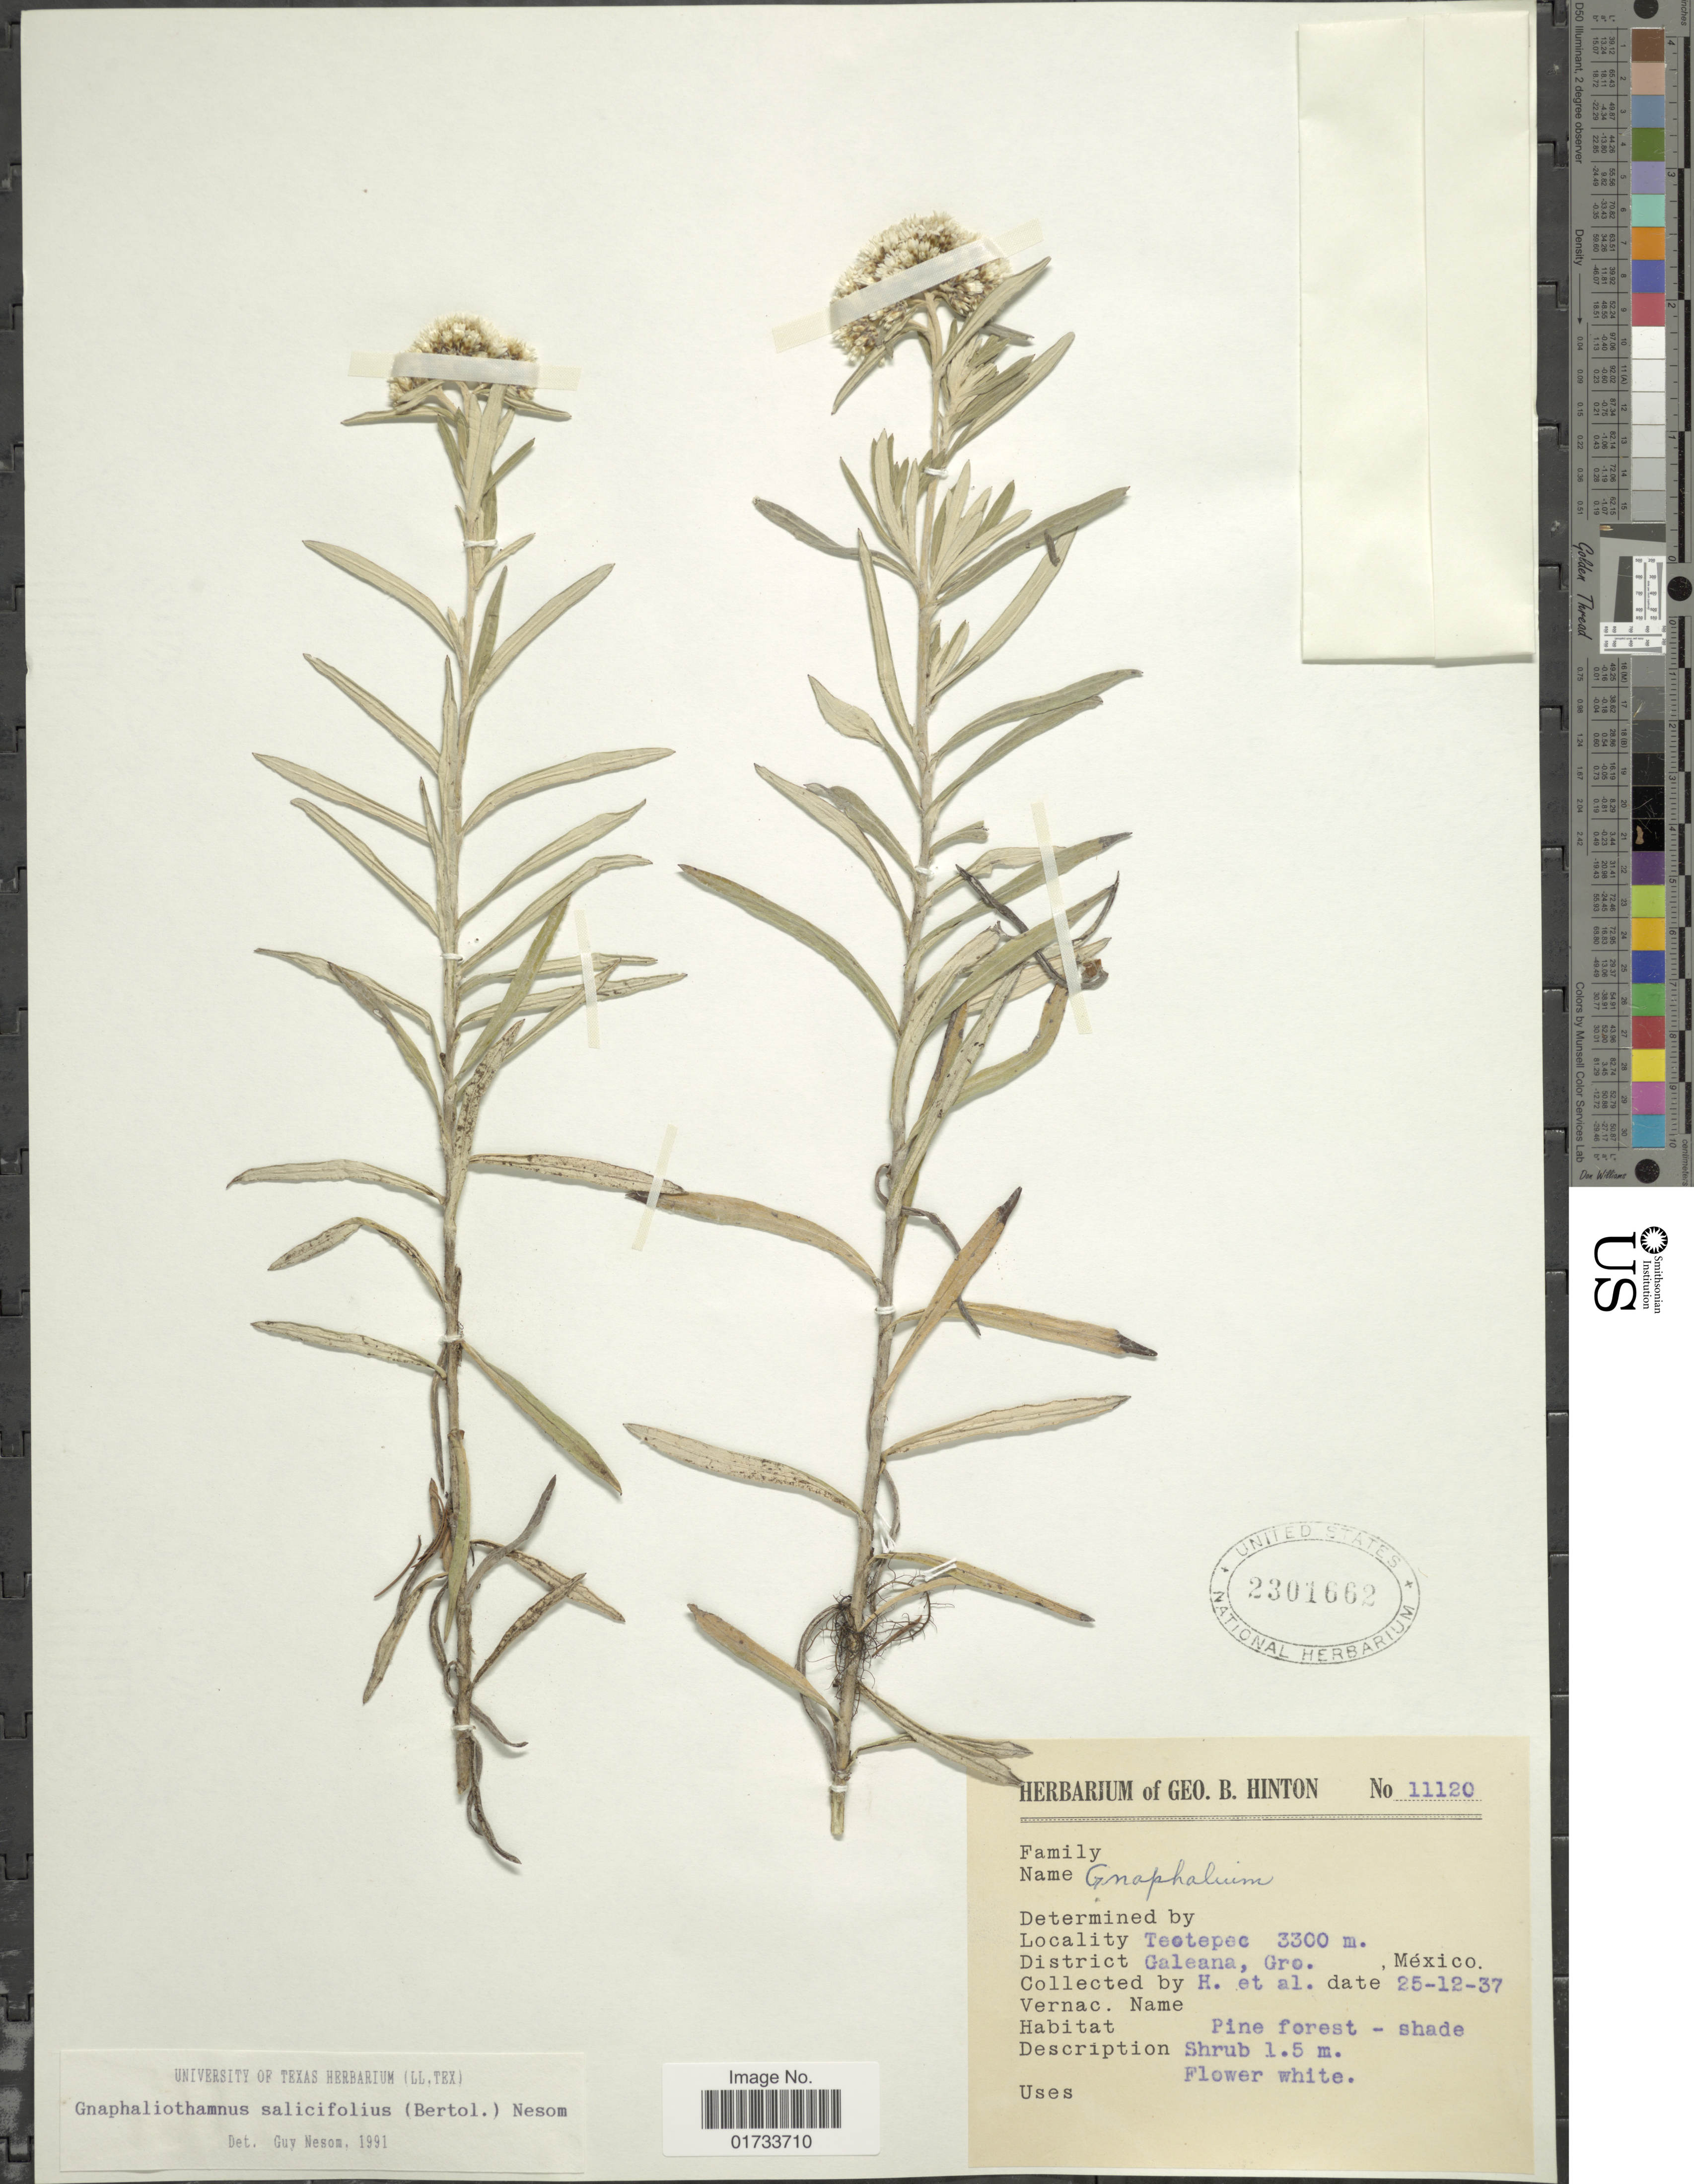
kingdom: Plantae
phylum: Tracheophyta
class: Magnoliopsida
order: Asterales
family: Asteraceae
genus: Chionolaena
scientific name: Chionolaena salicifolia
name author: (Bertol.) G.L. Nesom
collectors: G. B. Hinton & et al.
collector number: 11120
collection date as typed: Transcribed d/m/y: 25/12/37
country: Mexico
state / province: Guerrero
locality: Teotepec, District Galeana, Pine forest- shade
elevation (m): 3300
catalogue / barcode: US 2301662